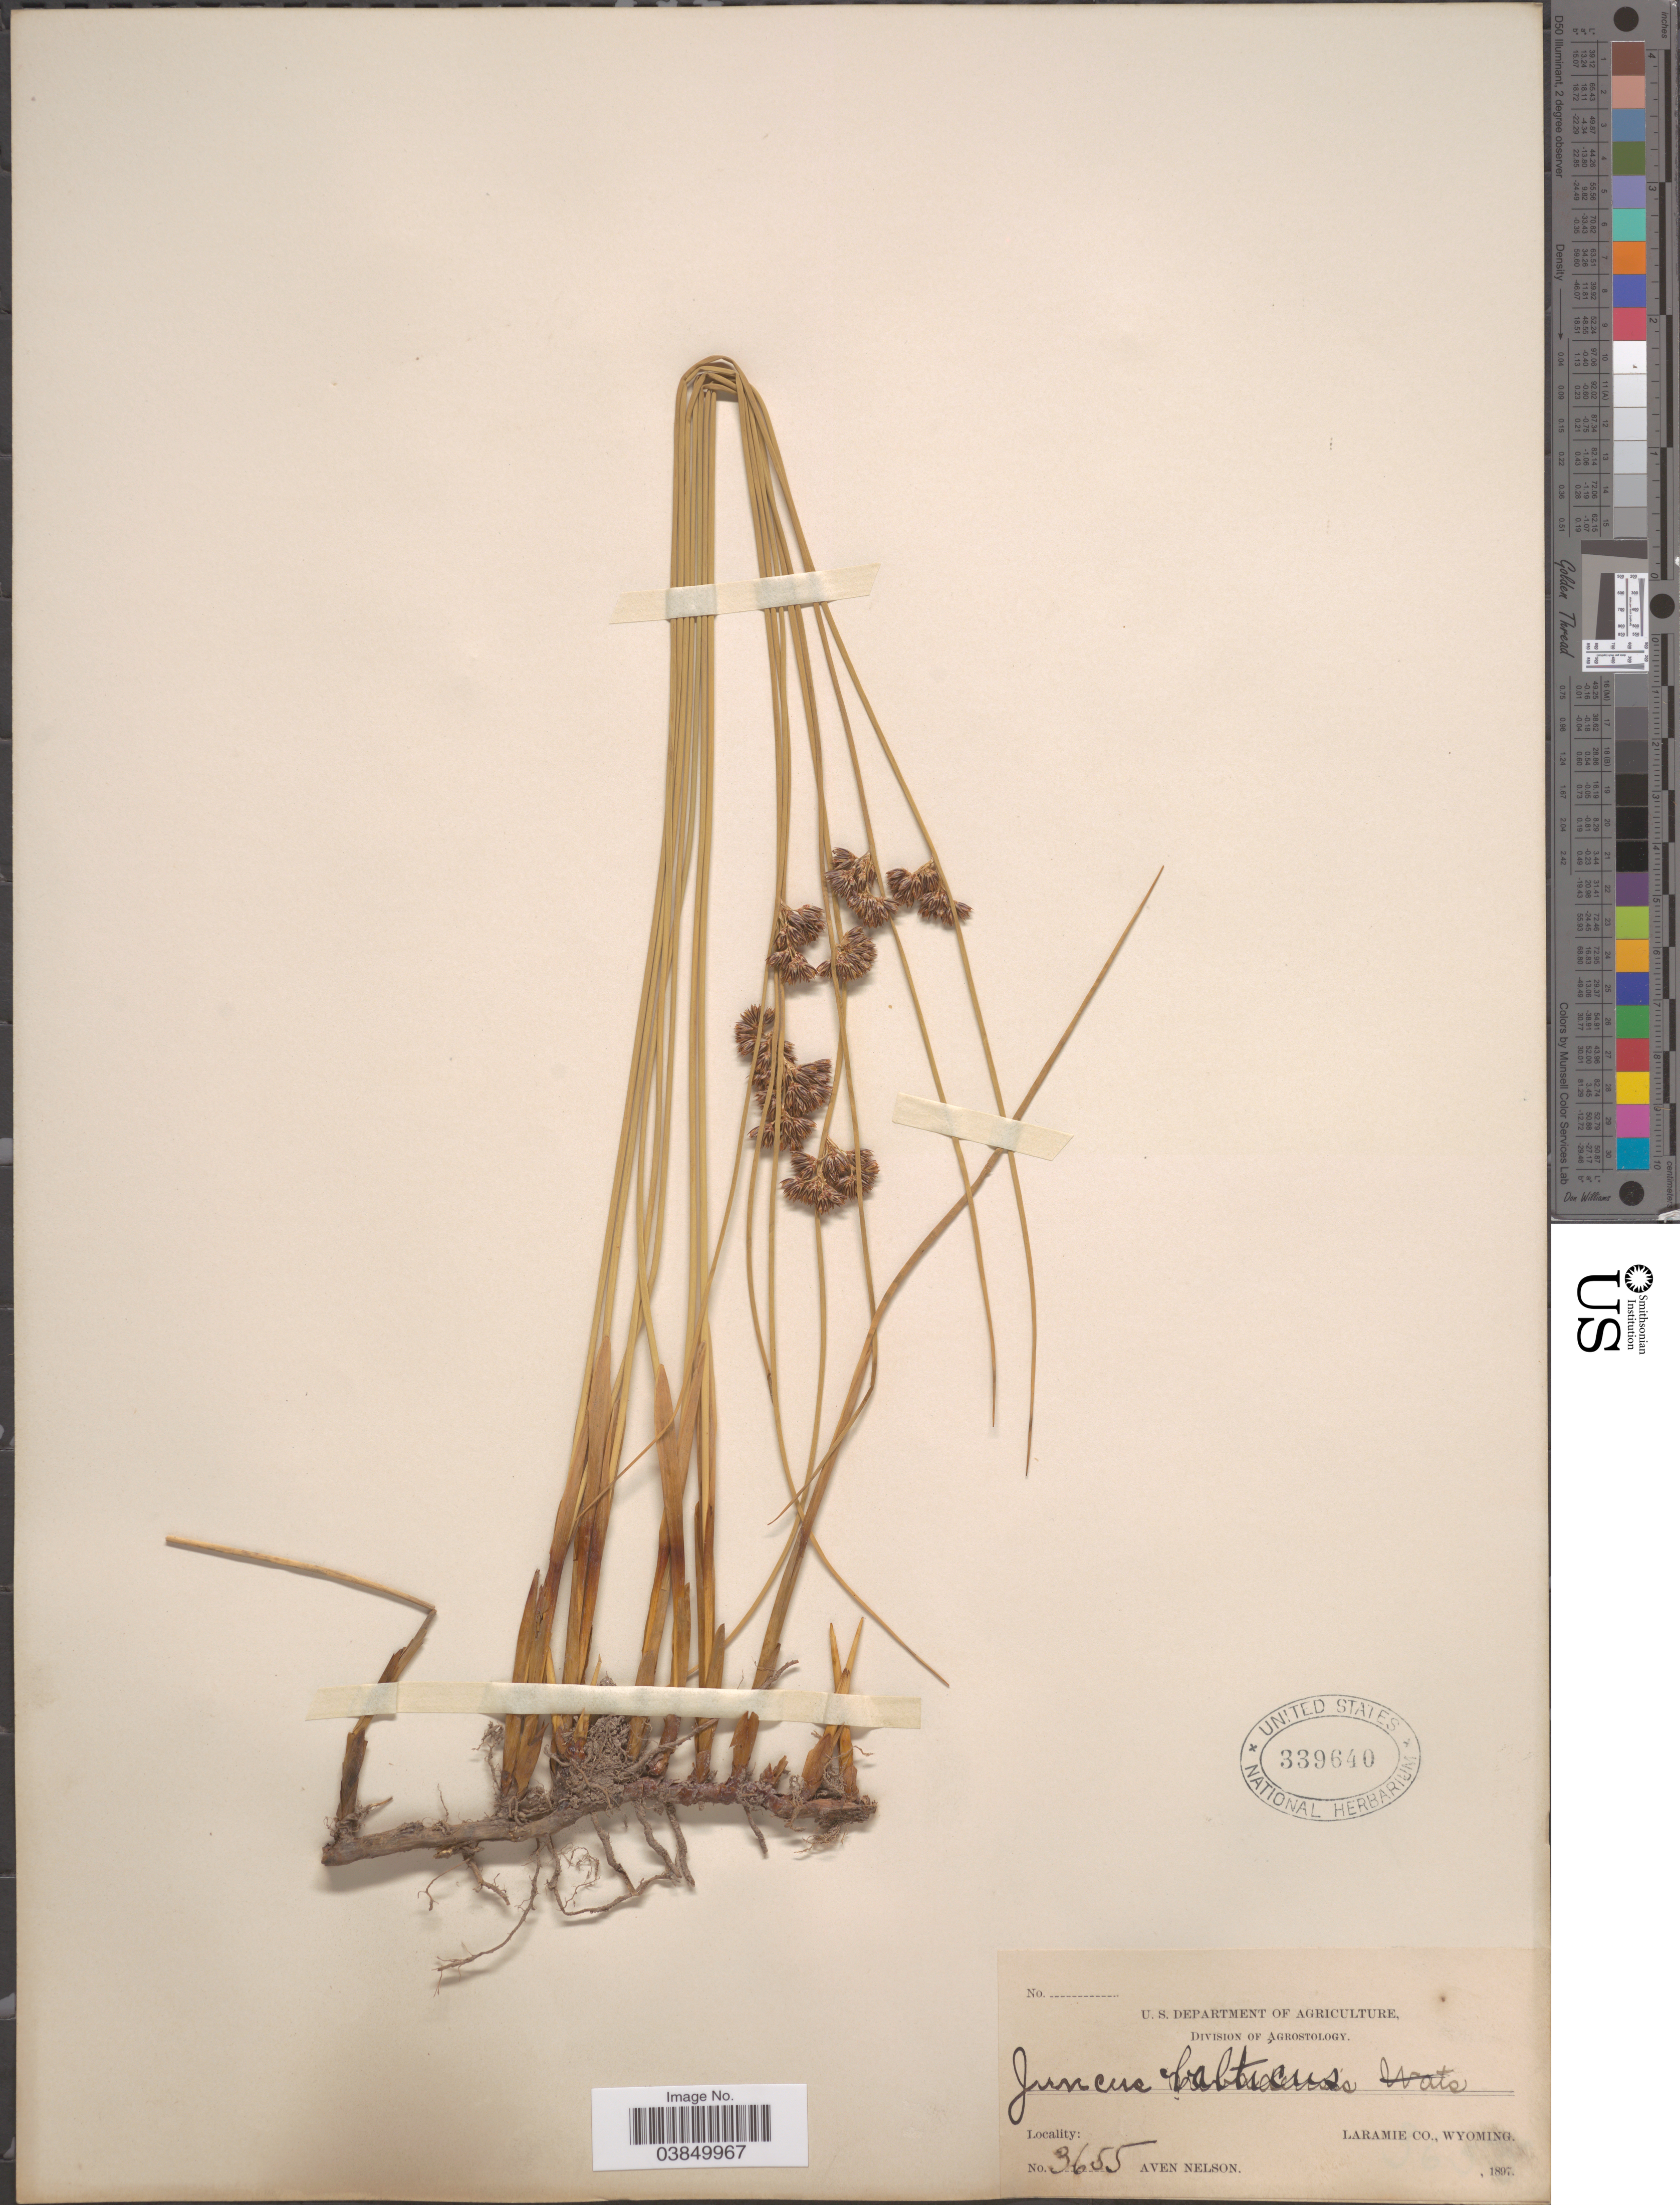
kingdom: Plantae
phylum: Tracheophyta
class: Liliopsida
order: Poales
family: Juncaceae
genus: Juncus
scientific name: Juncus balticus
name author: Willd.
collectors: A. Nelson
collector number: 3655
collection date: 1897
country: United States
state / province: Wyoming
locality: Laramie Co.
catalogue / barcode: US 339640